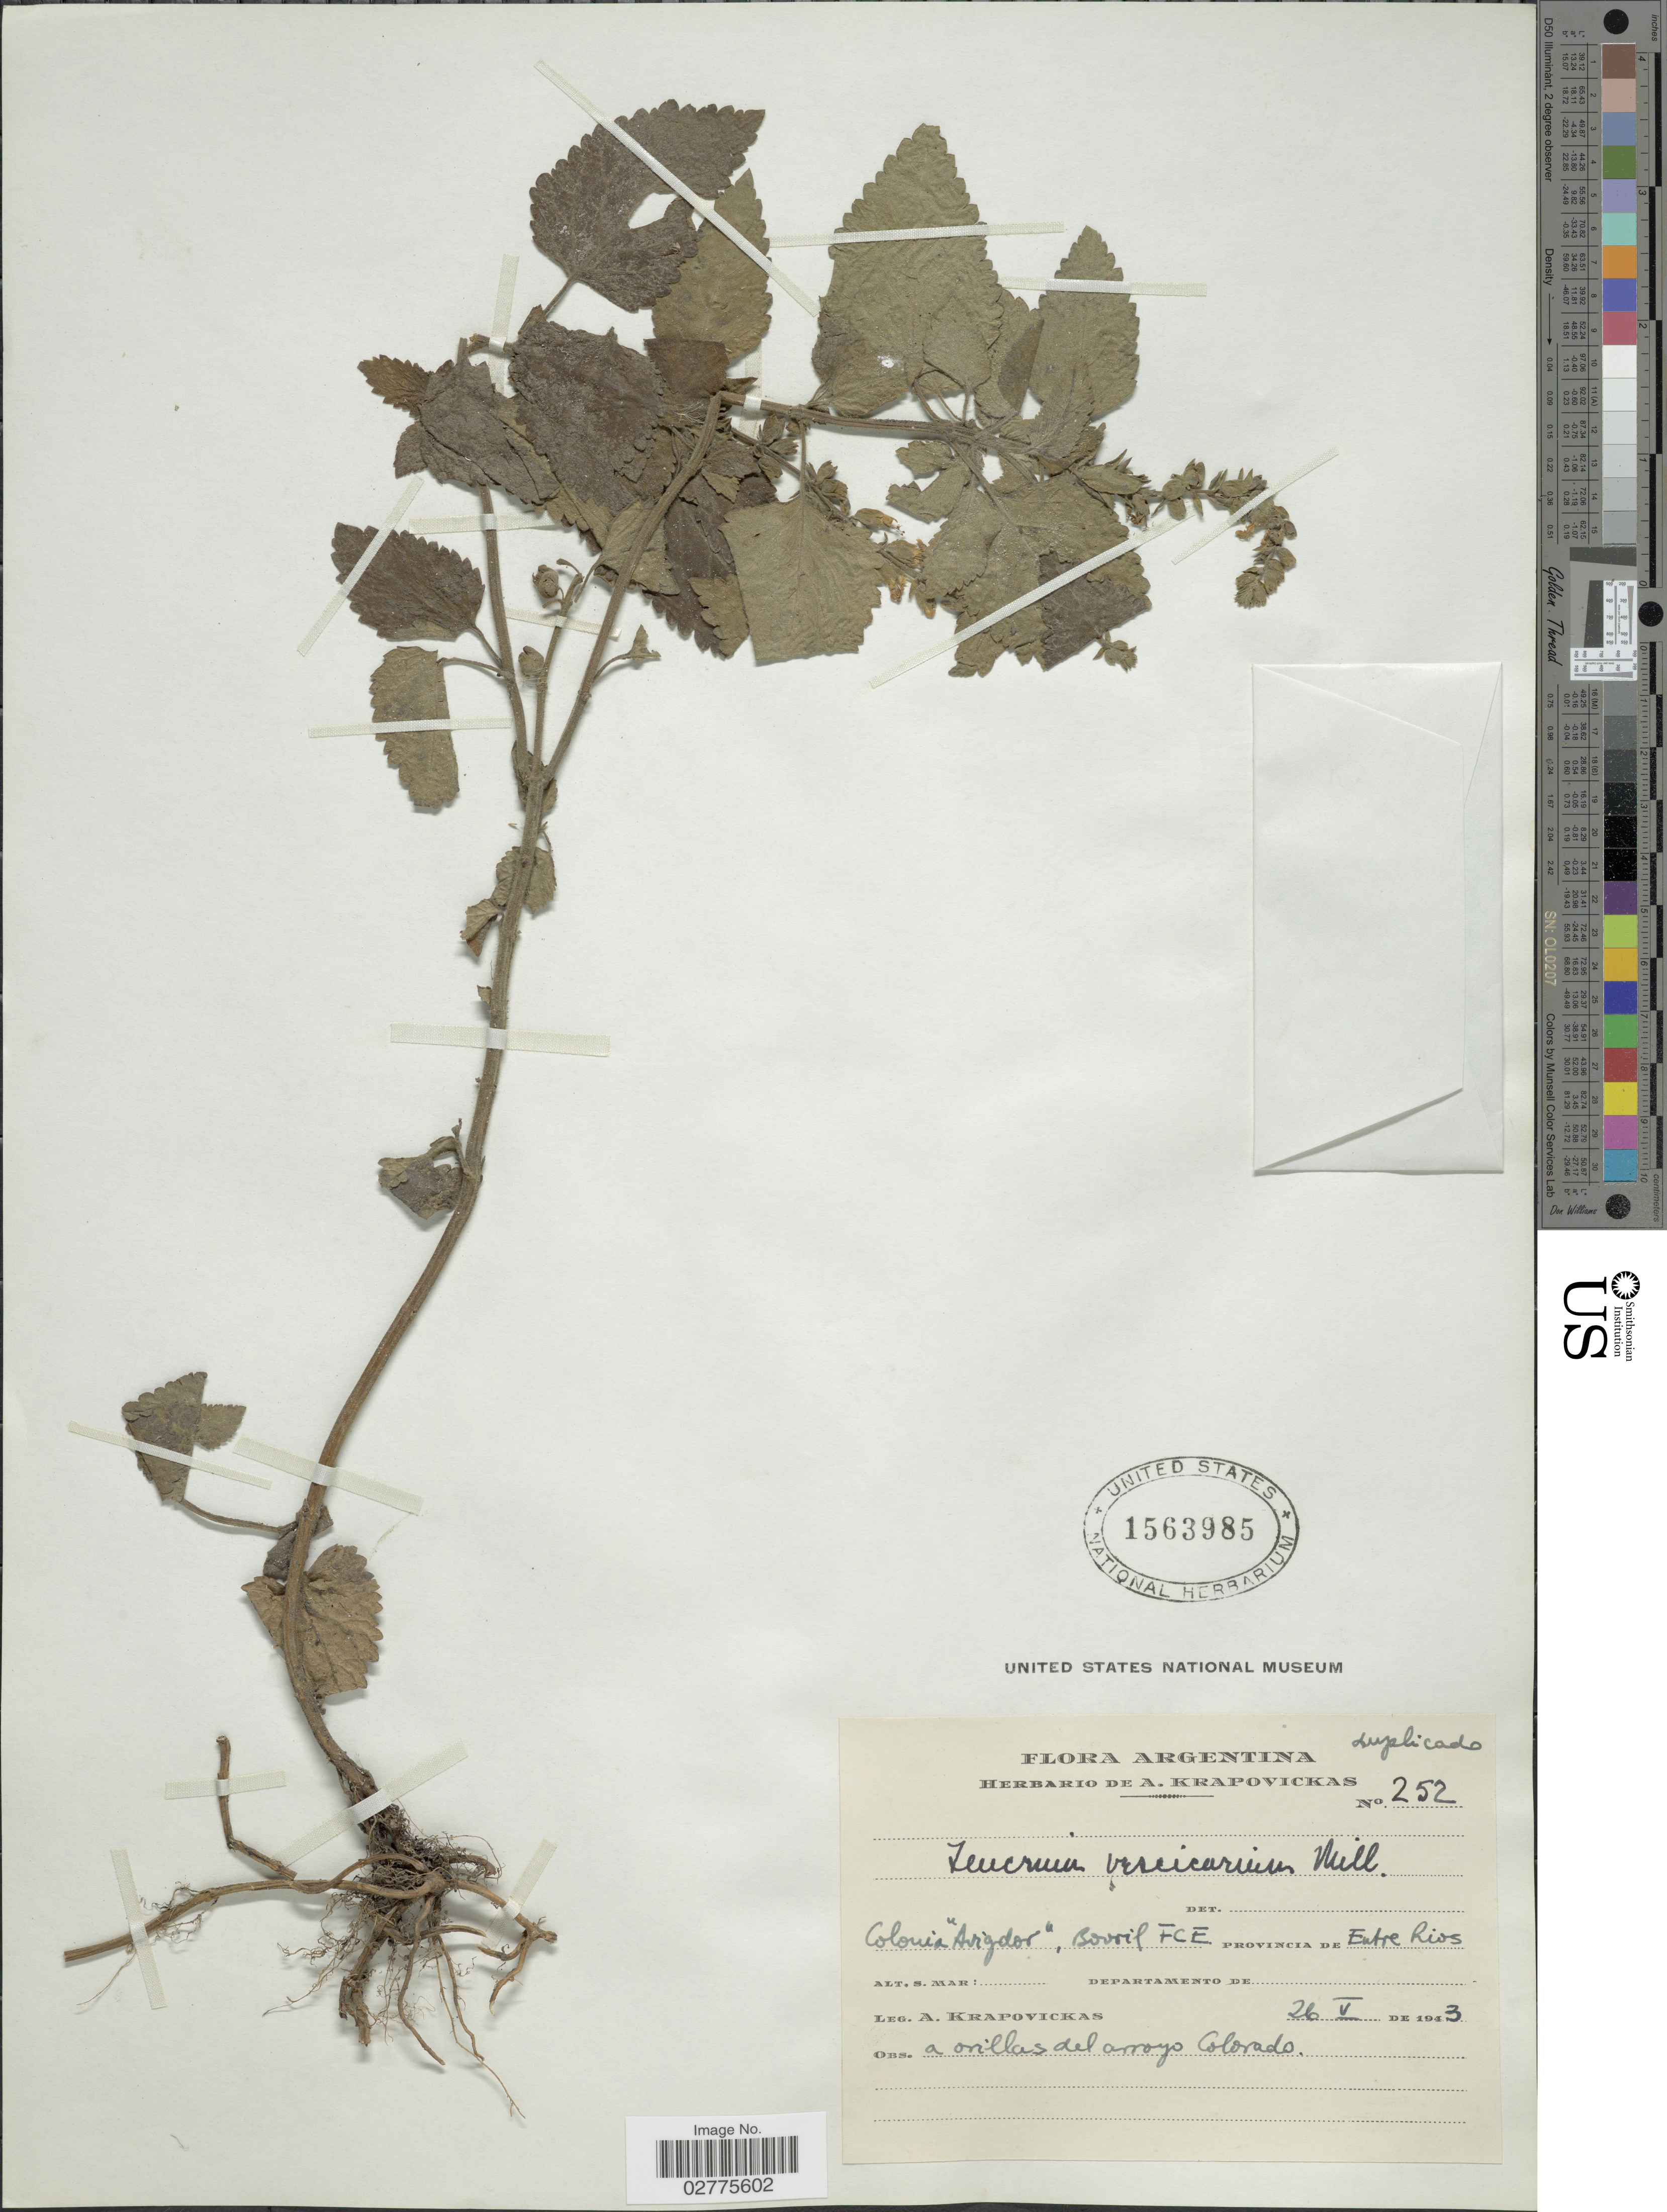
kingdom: Plantae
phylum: Tracheophyta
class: Magnoliopsida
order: Lamiales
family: Lamiaceae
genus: Teucrium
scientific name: Teucrium vesicarium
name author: Mill.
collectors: A. Krapovickas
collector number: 252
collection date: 1943-05-26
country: Argentina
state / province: Entre Rios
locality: Colonia "Avigdor", Bovril FCE. A orillas del arroyo Colorado.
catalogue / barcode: US 1563985